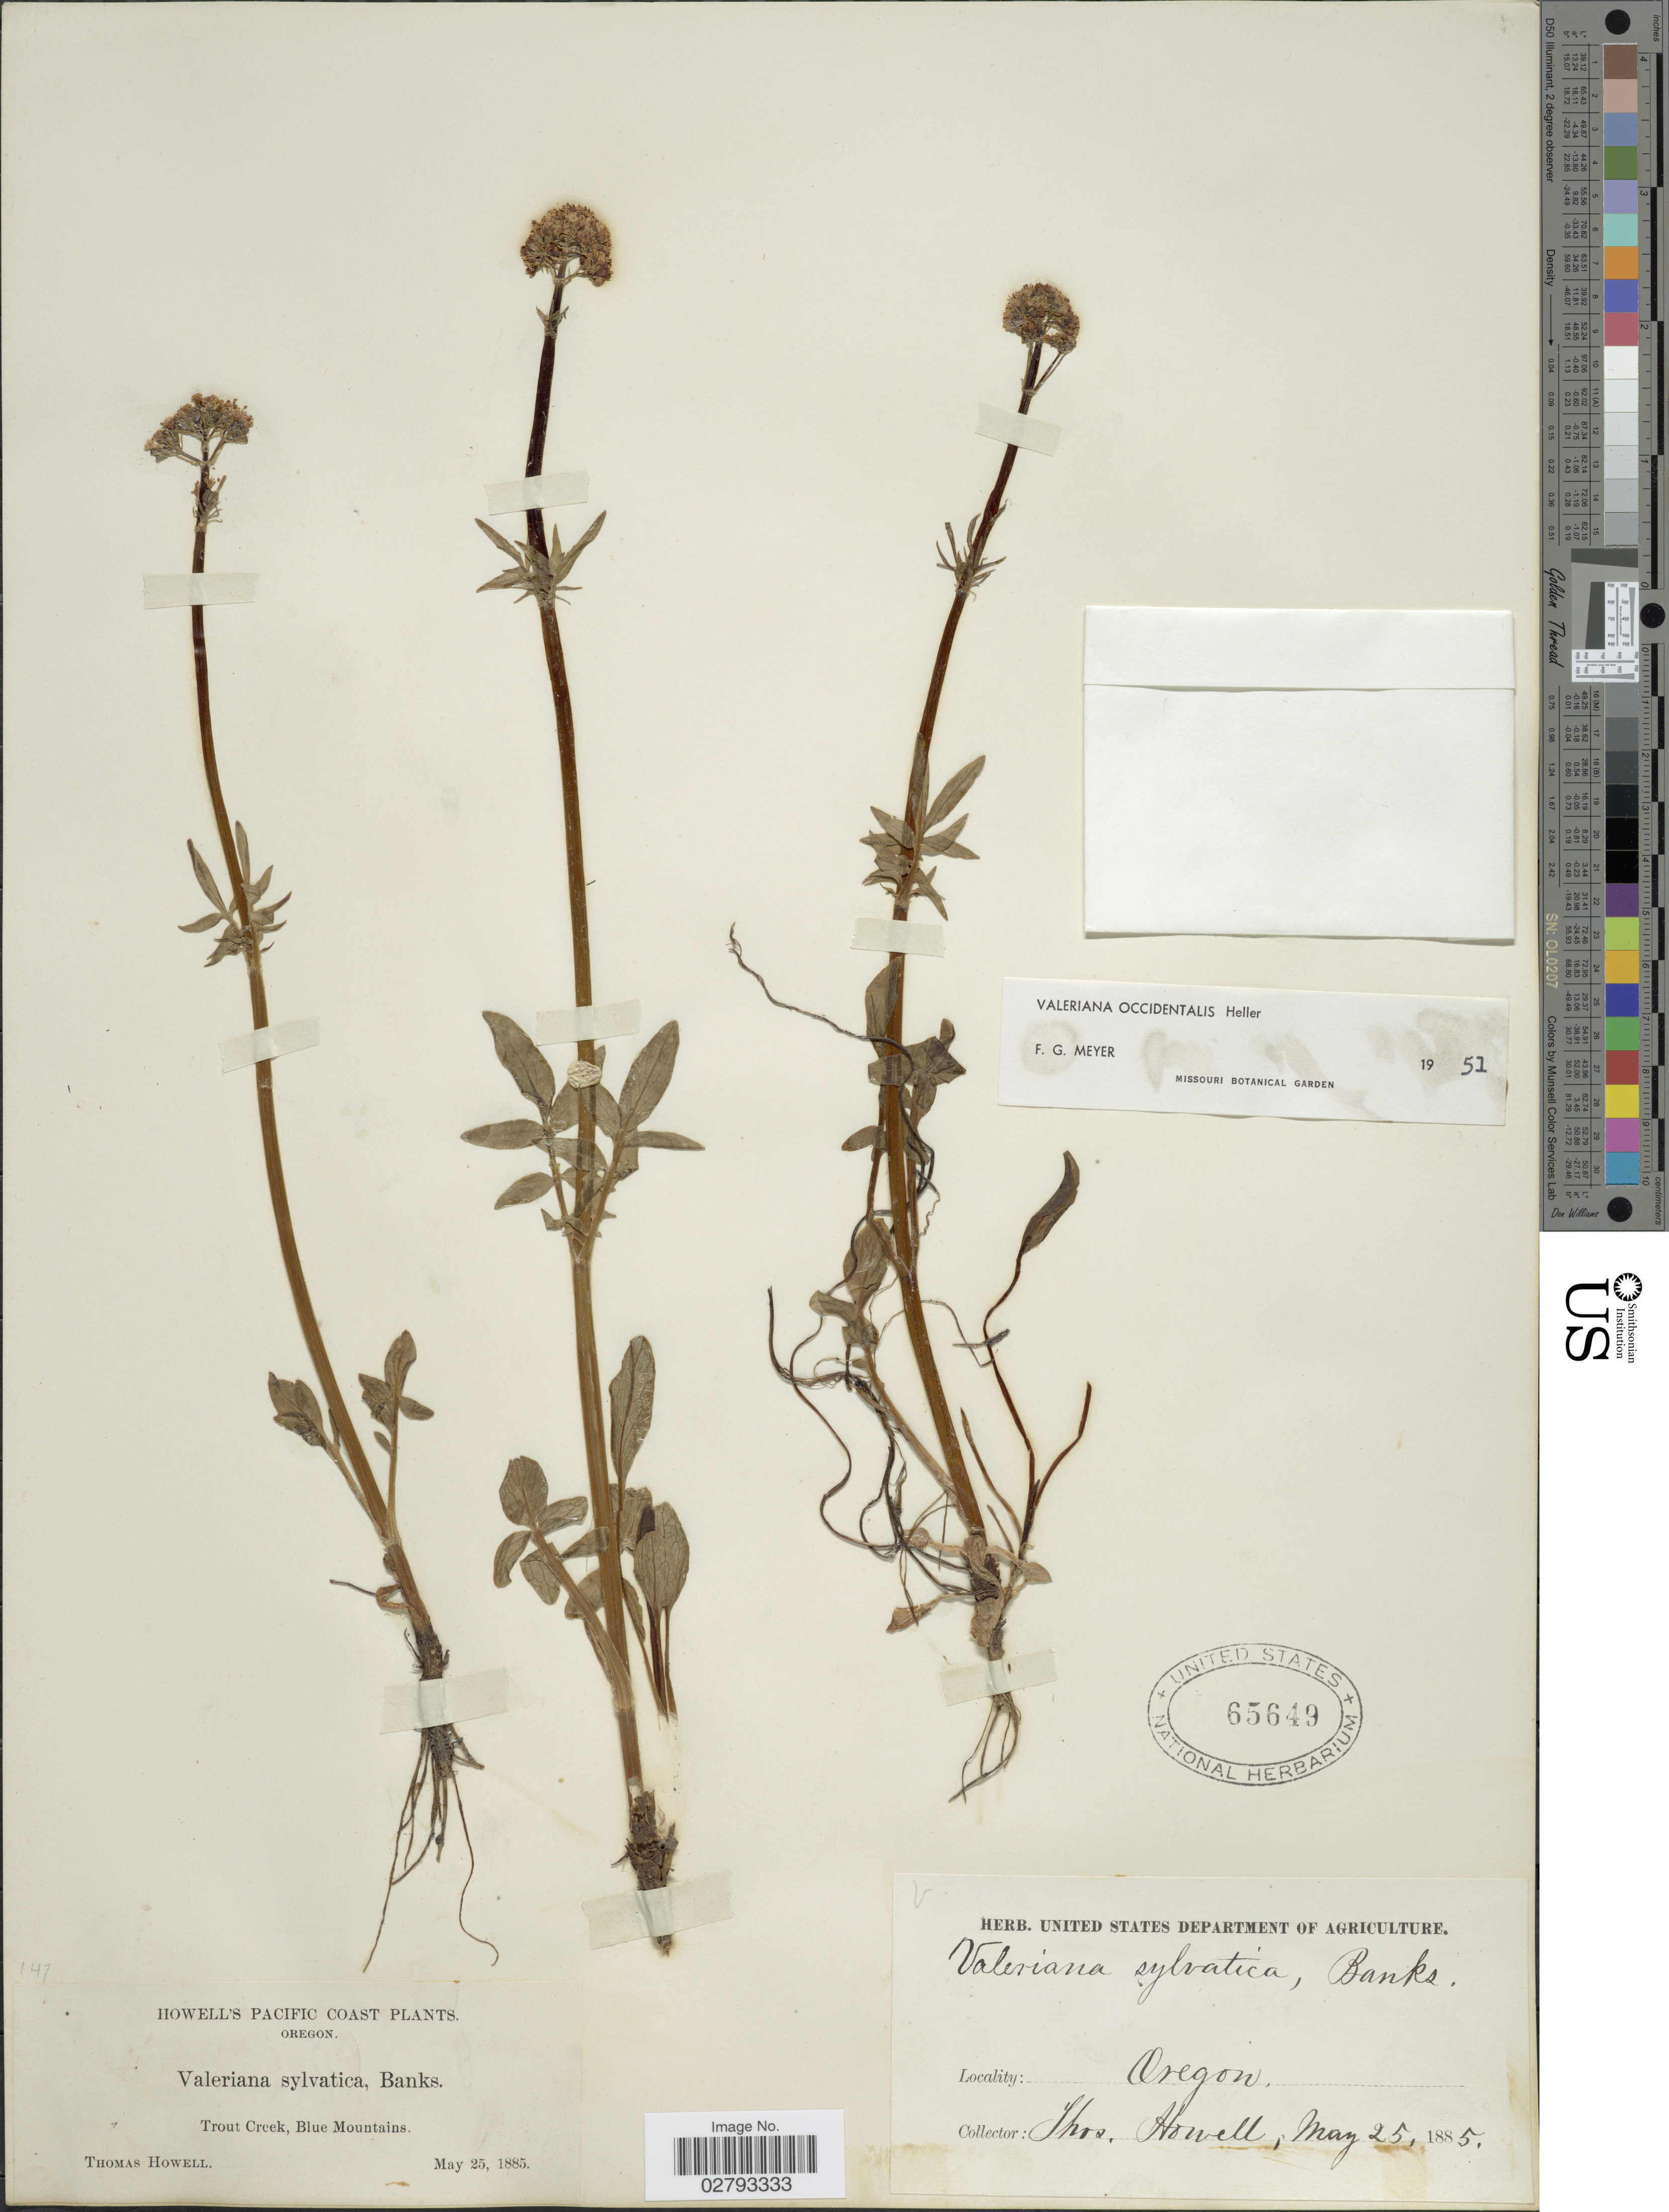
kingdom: Plantae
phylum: Tracheophyta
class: Magnoliopsida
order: Dipsacales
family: Caprifoliaceae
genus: Valeriana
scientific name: Valeriana occidentalis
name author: A. Heller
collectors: T. Howell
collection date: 1885-05-25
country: United States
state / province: Oregon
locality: Pacific Coast, Trout Creek, Blue Mountains.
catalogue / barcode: US 65649